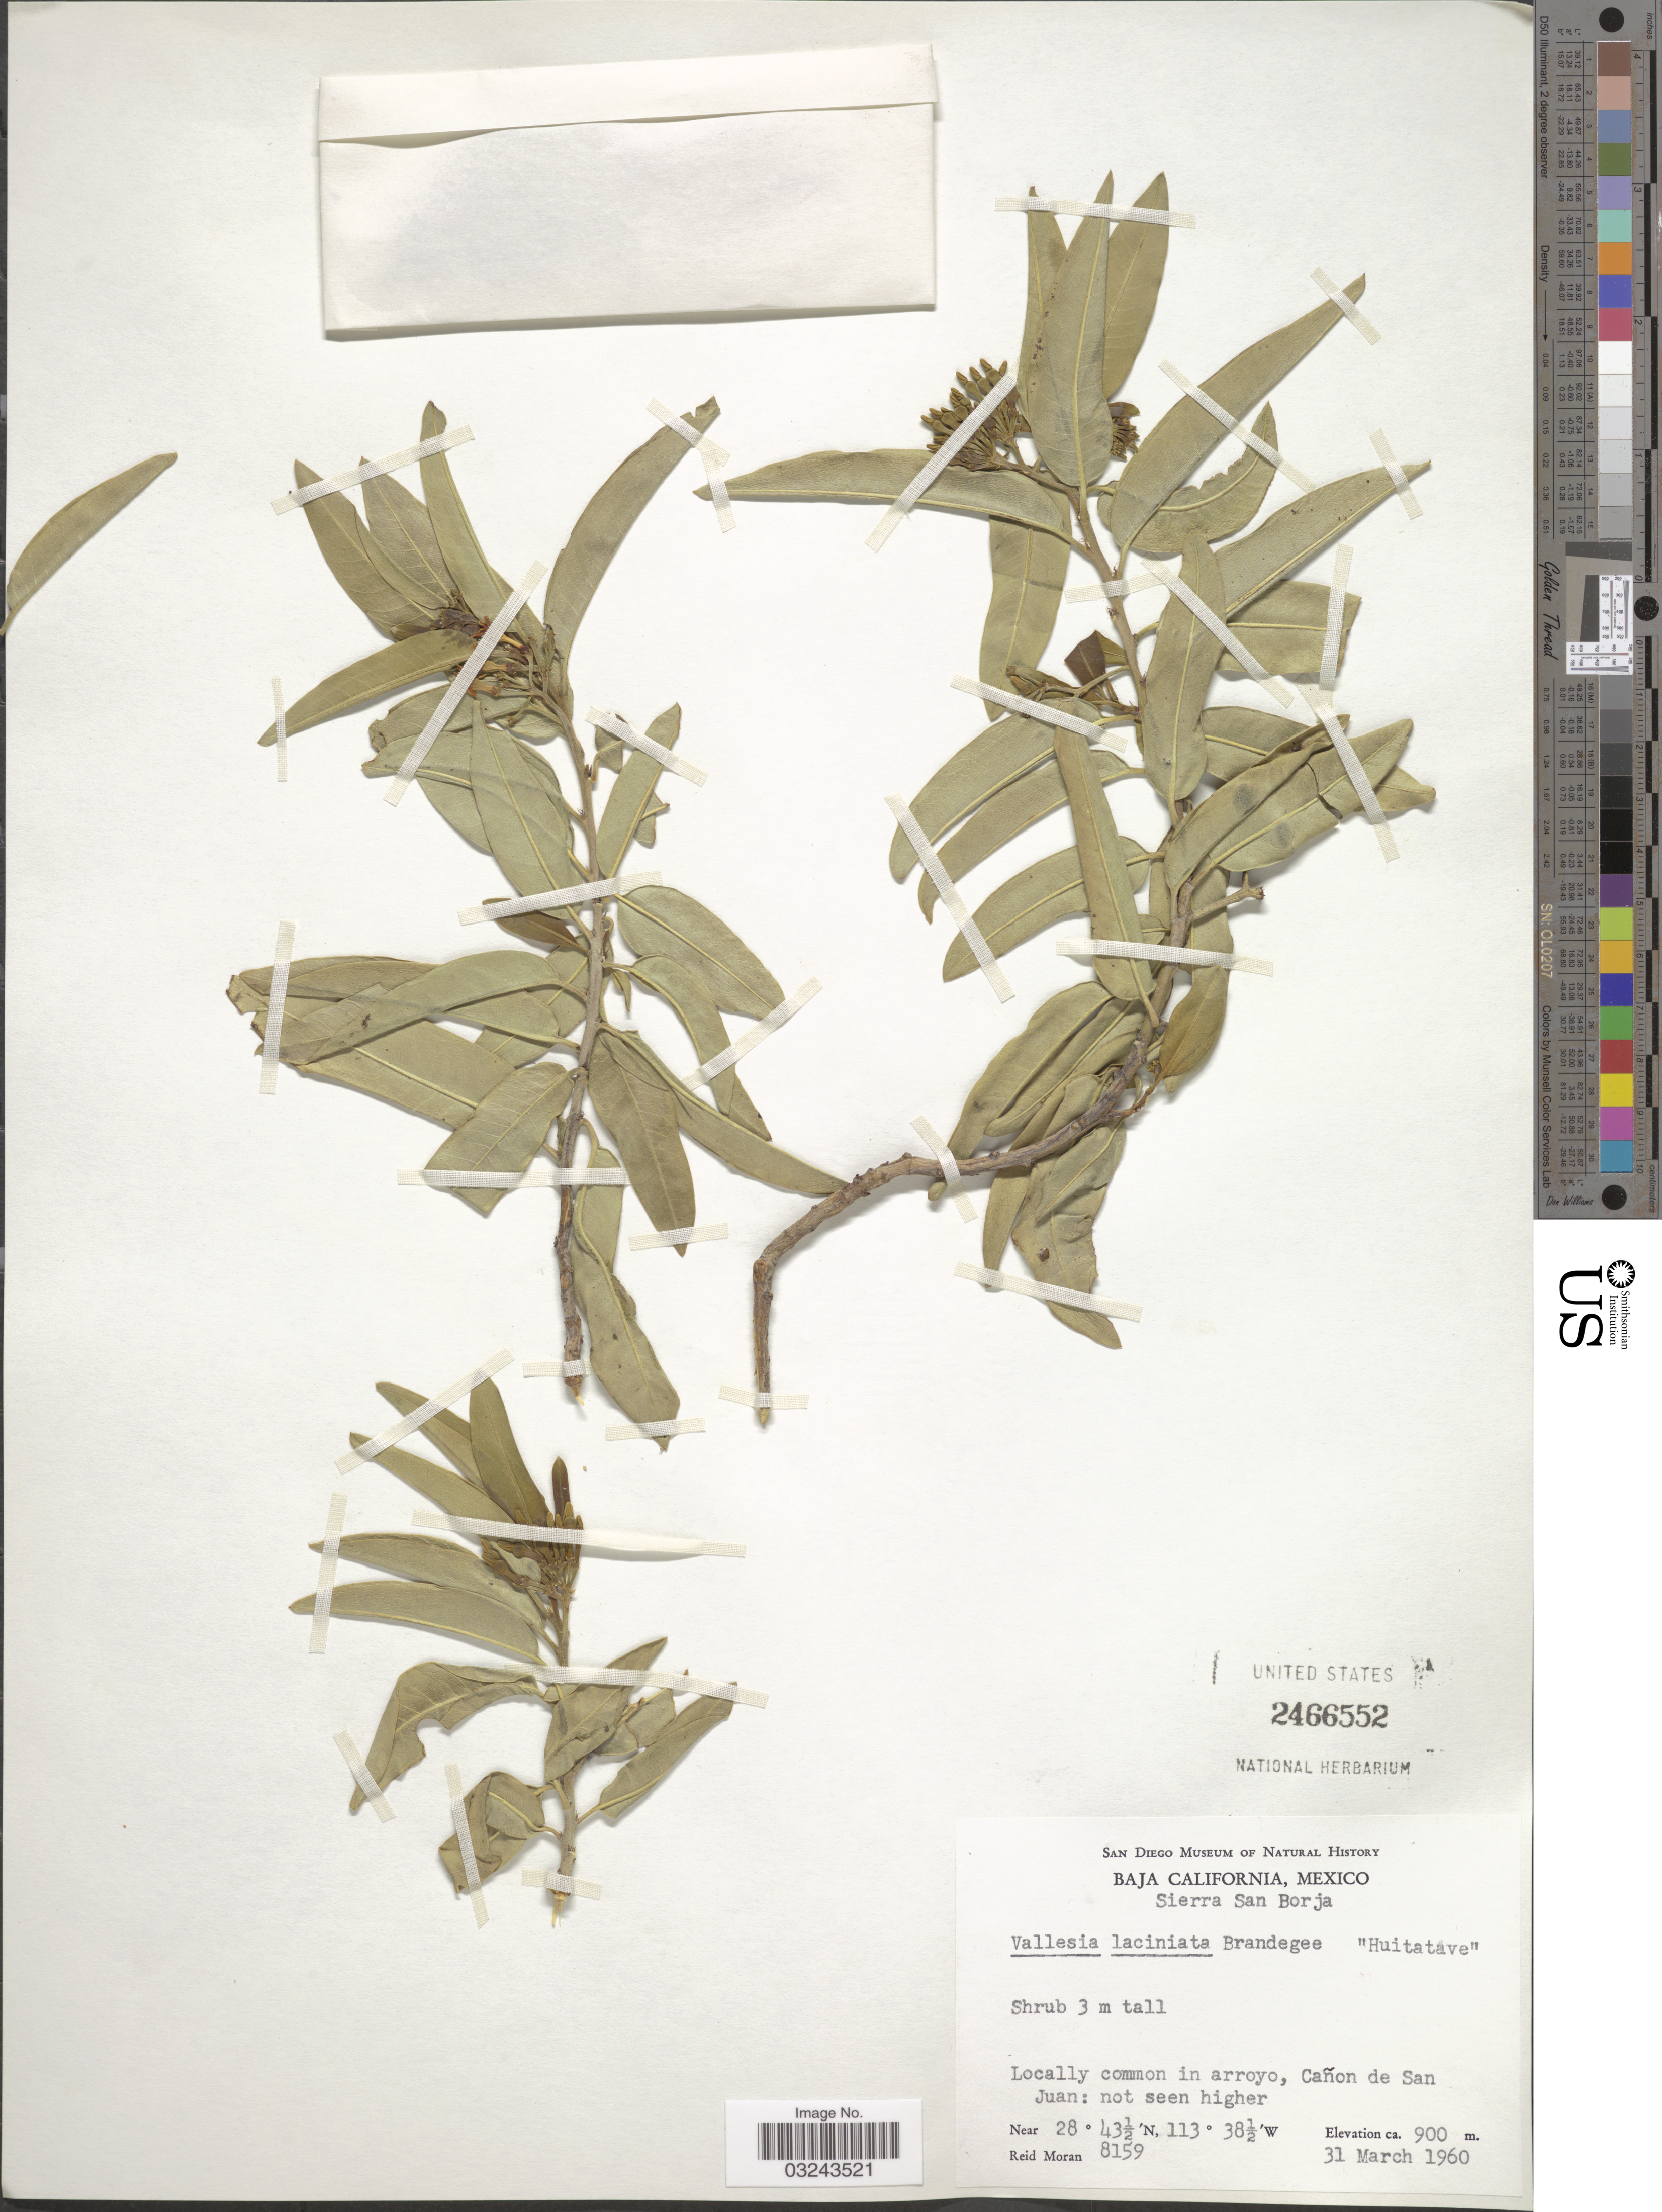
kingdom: Plantae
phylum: Tracheophyta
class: Magnoliopsida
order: Gentianales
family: Apocynaceae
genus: Vallesia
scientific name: Vallesia laciniata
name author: Brandegee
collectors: R. Moran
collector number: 8159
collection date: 1960-03-31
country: Mexico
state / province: Baja California Norte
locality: Baja California, Sierra San Borja, Locally common in arroyo, Cañon de San Juan.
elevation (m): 900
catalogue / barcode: US 2466552